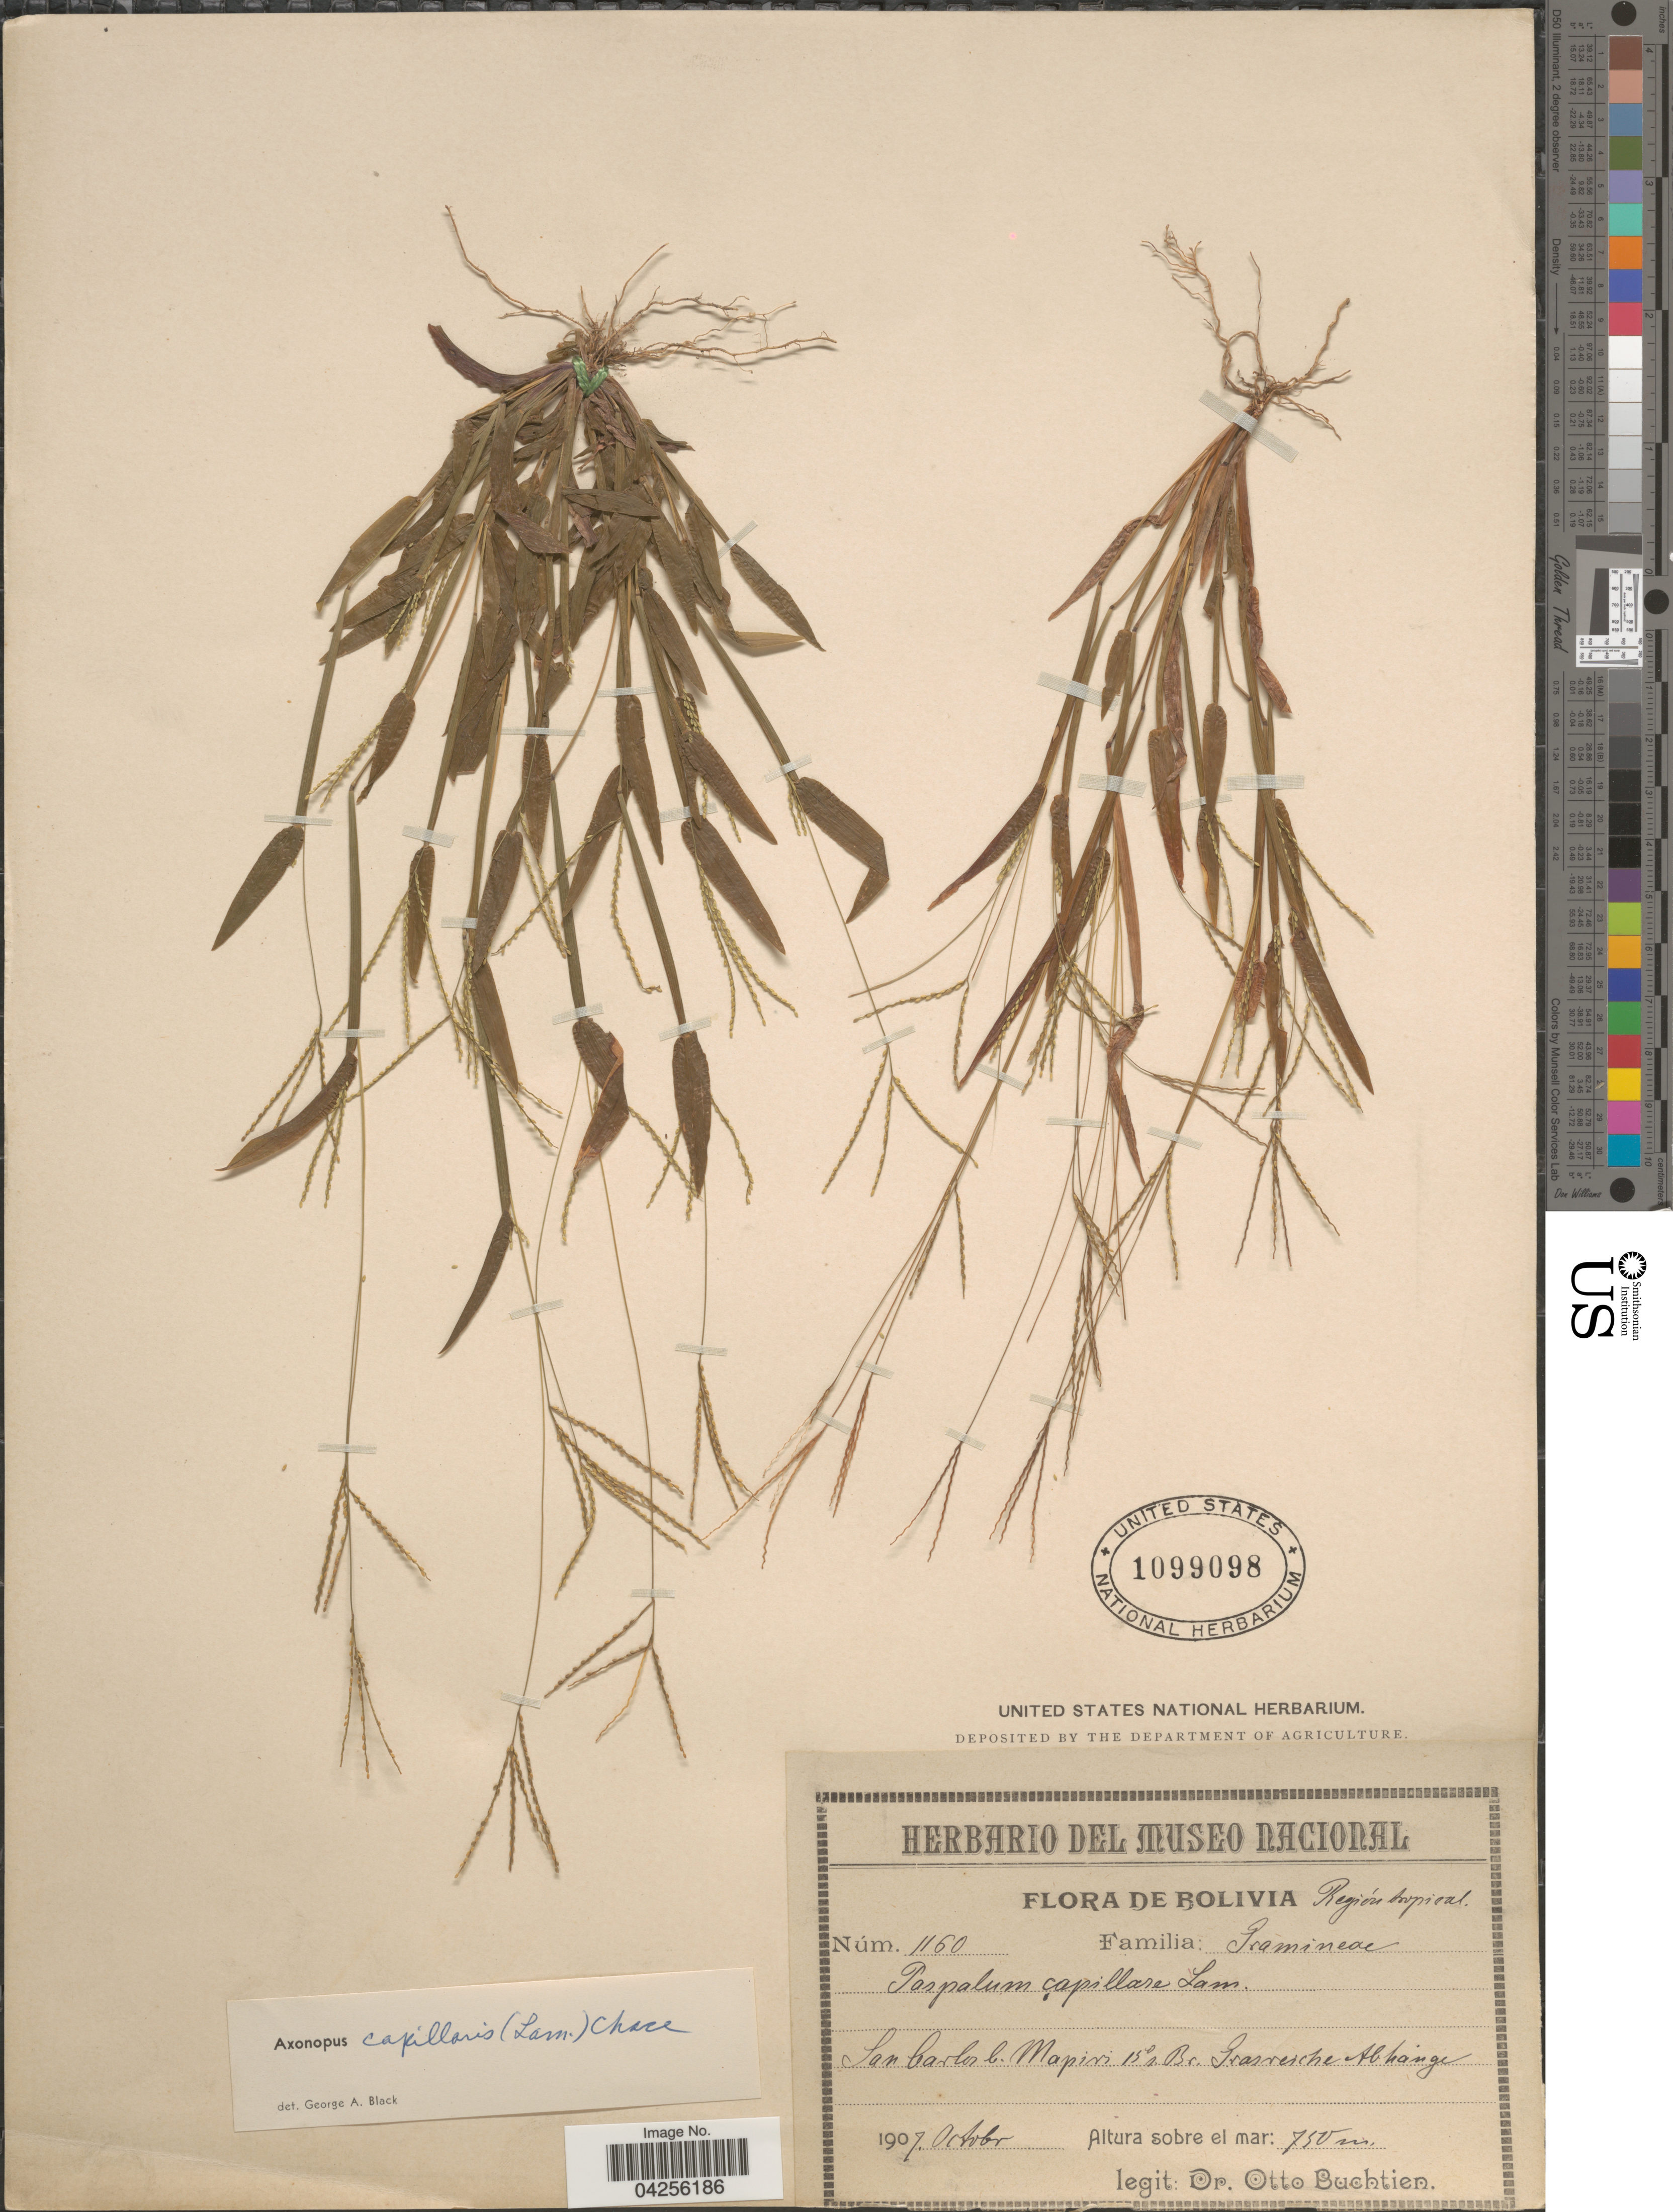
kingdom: Plantae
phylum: Tracheophyta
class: Liliopsida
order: Poales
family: Poaceae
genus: Axonopus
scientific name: Axonopus capillaris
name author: (Lam.) Chase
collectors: O. Buchtien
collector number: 1160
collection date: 1907-10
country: Bolivia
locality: Región tropical. San Carlos l. Mapiri B 15°s.Br.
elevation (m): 750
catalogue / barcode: US 1099098